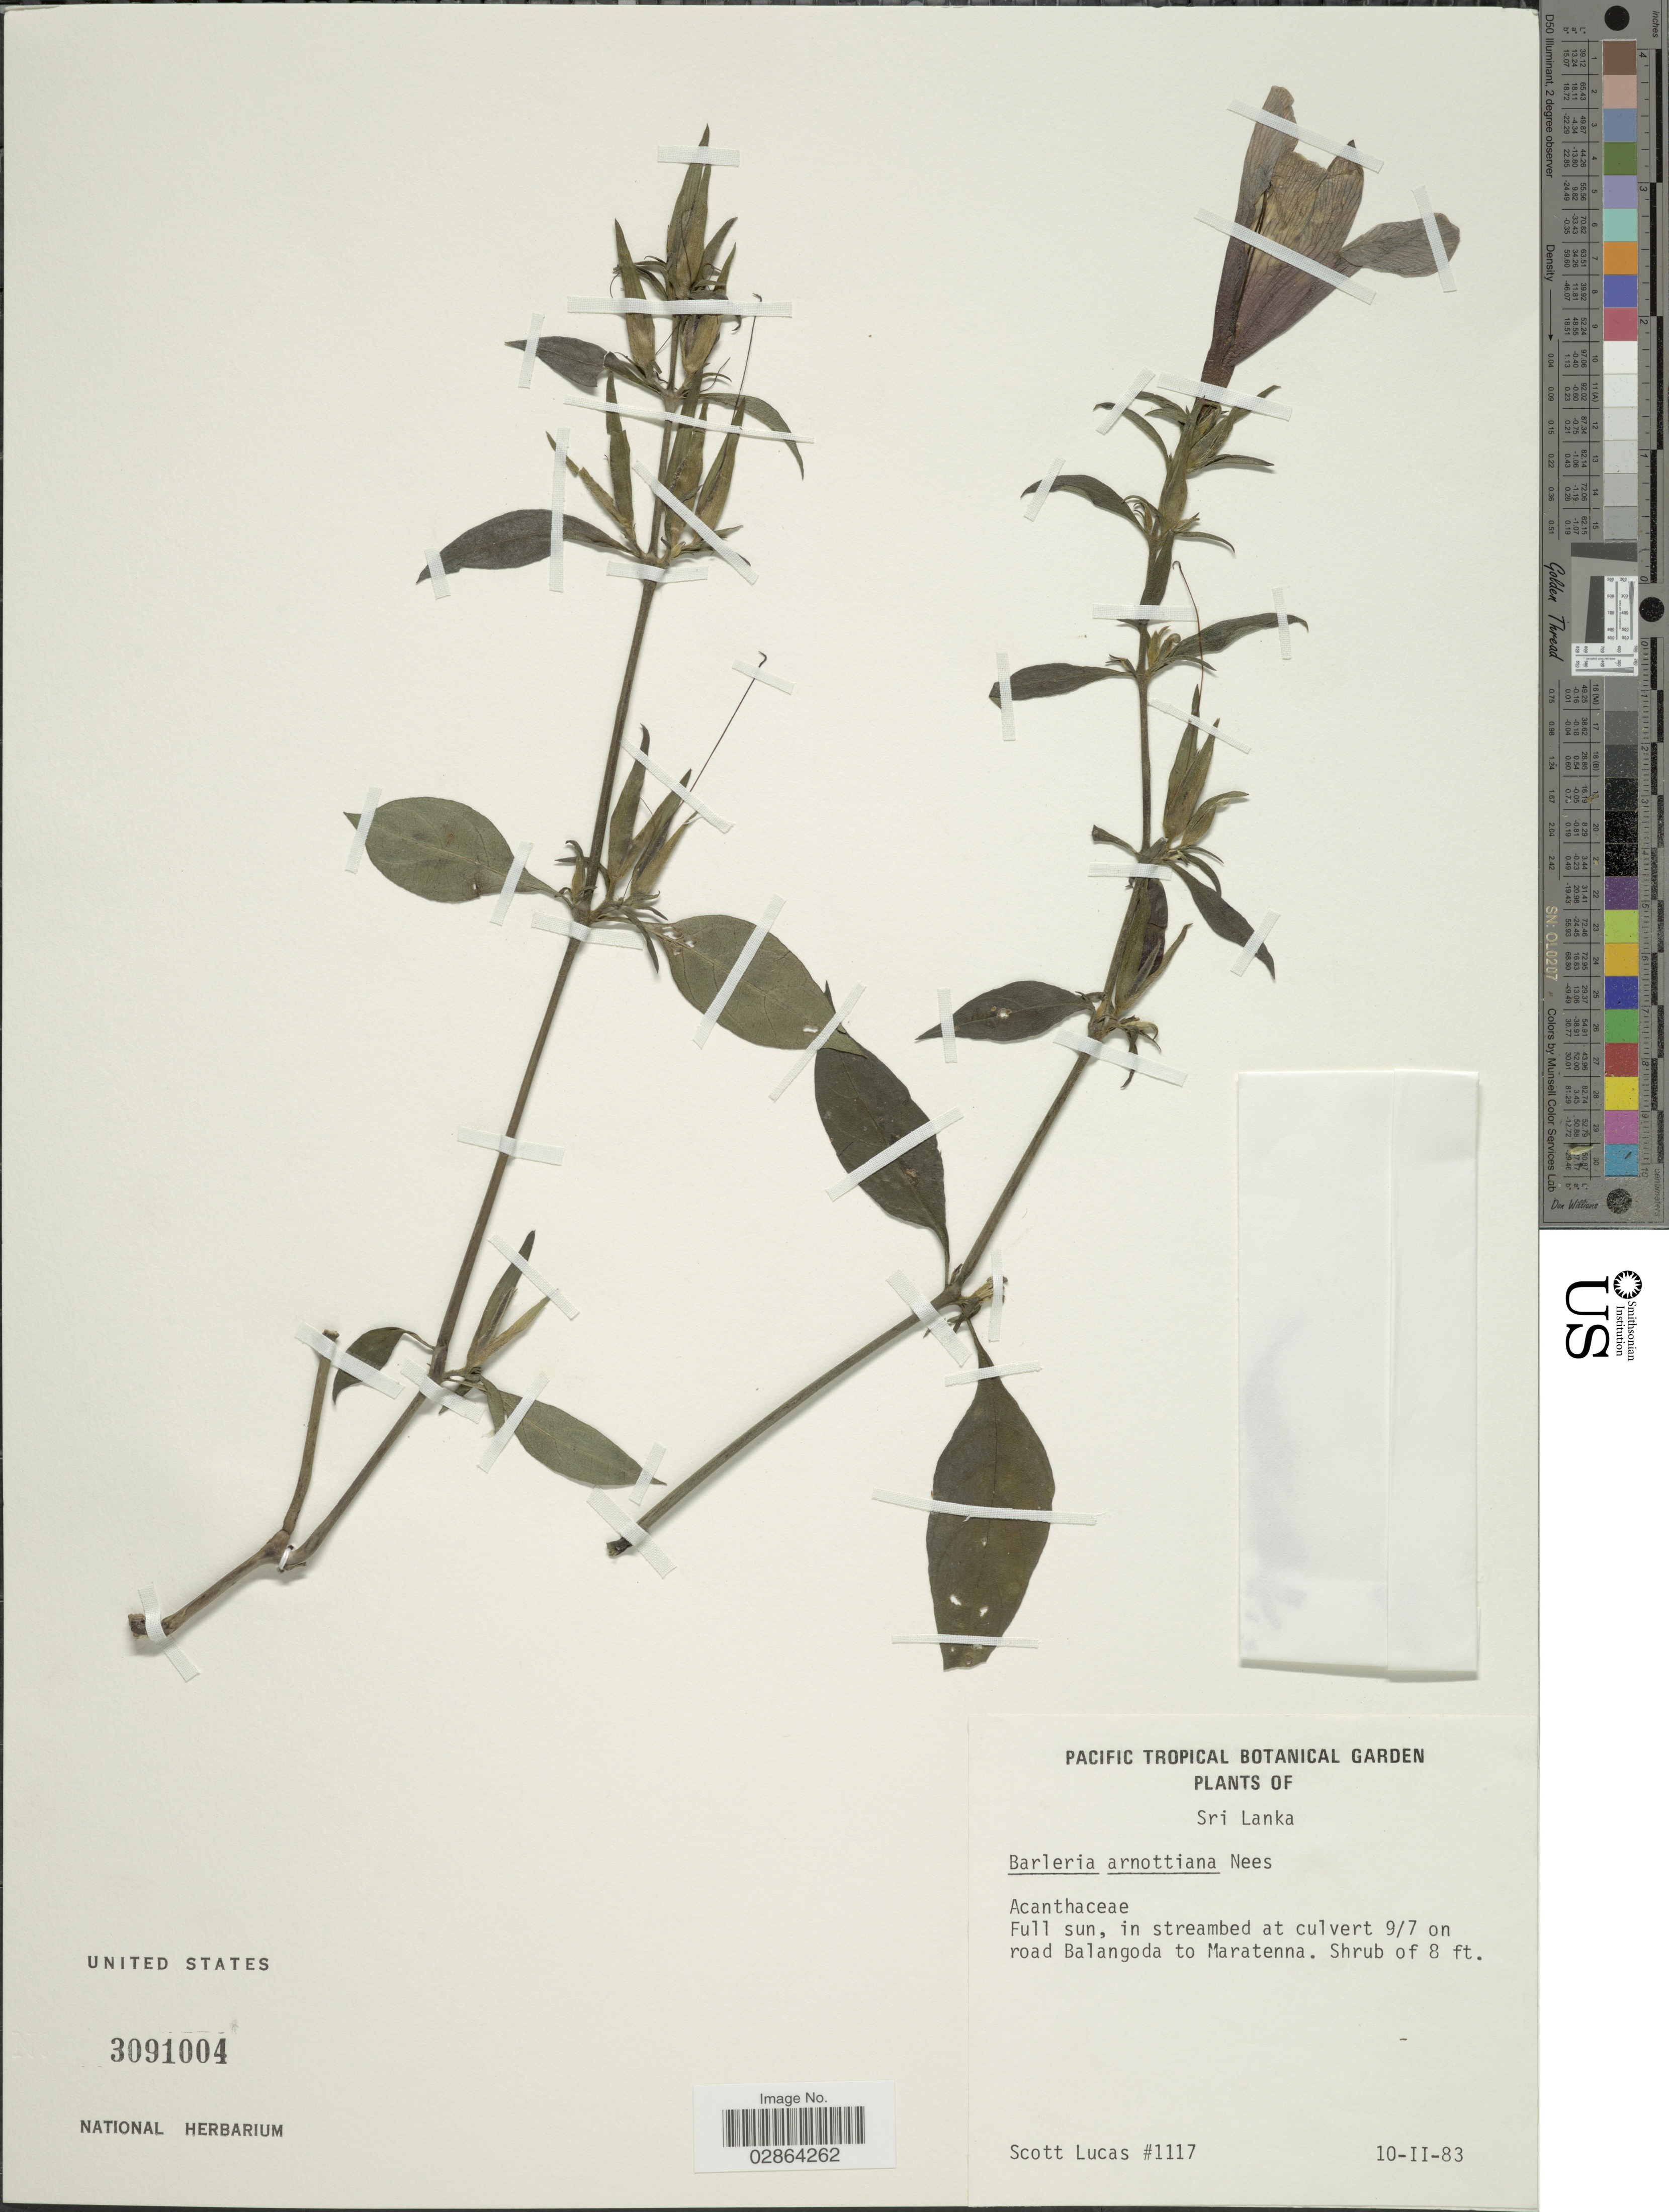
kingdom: Plantae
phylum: Tracheophyta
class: Magnoliopsida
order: Lamiales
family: Acanthaceae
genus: Barleria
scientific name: Barleria arnottiana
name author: Nees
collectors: S. Lucas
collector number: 1117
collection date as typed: Transcribed d/m/y: 10/2/83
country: Sri Lanka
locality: Full sun, in streambed at culvert 9/7 on road Balangoda to Maratenna.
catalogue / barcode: US 3091004